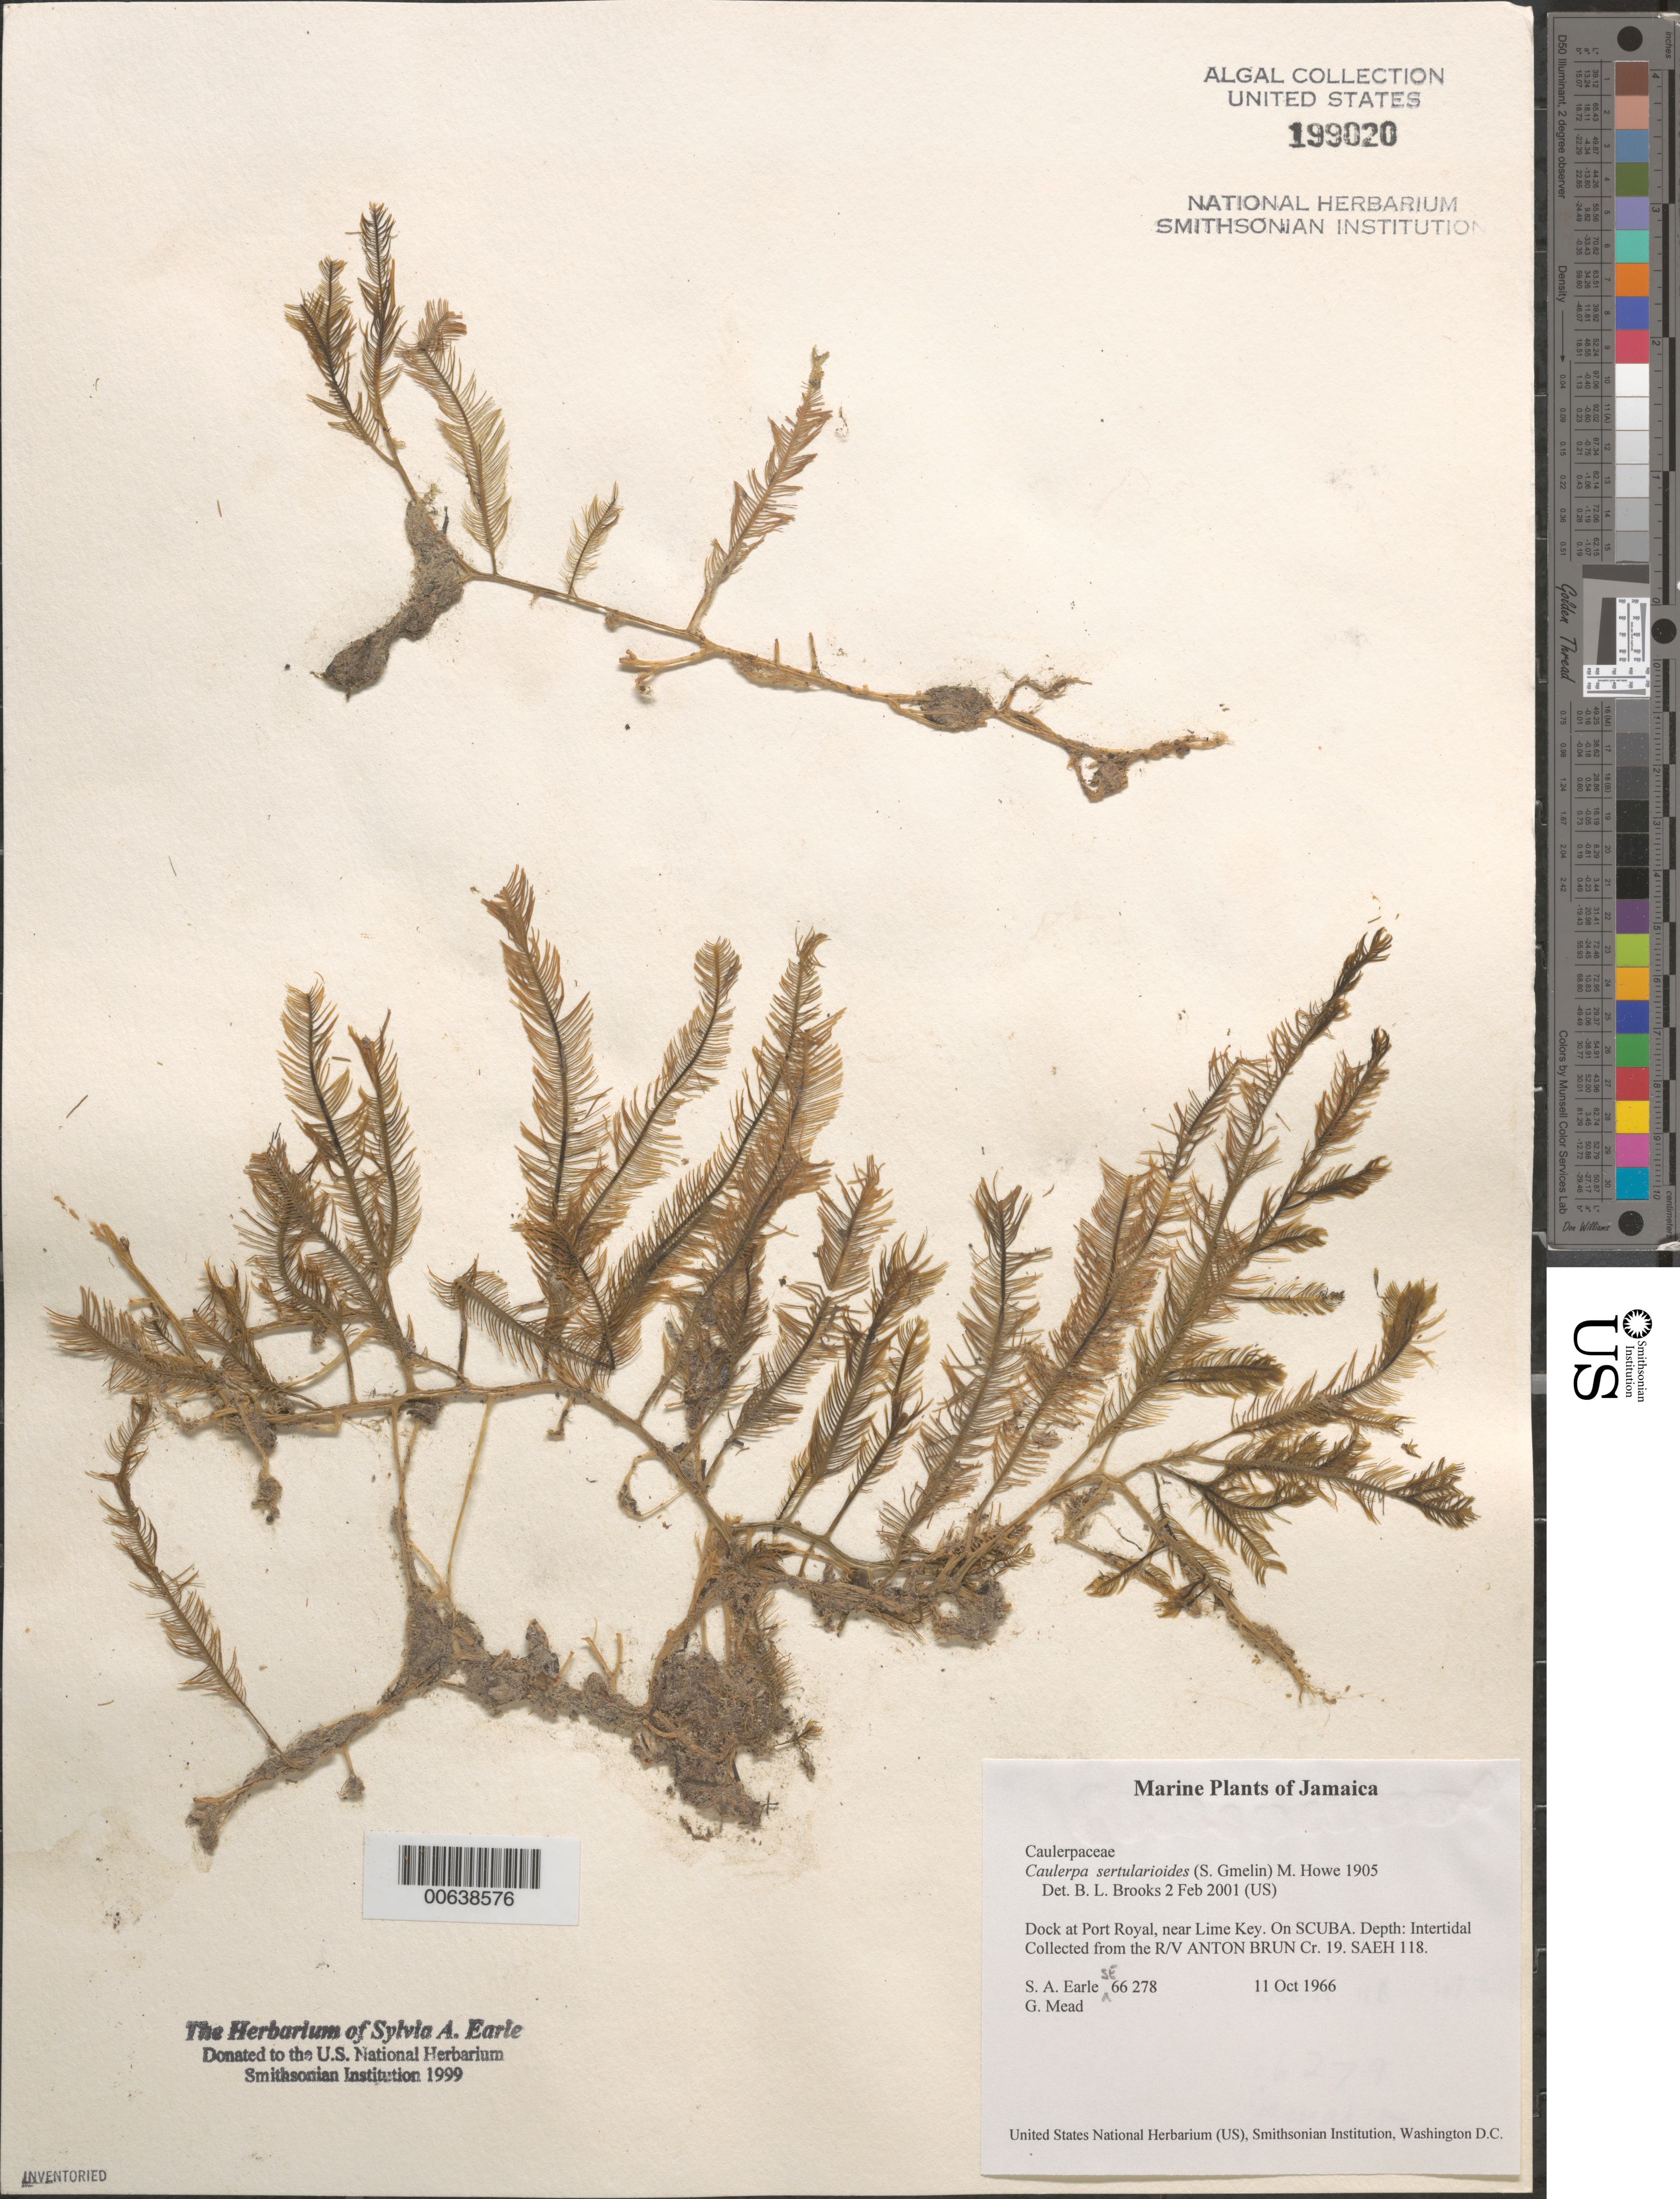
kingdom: Plantae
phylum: Chlorophyta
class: Ulvophyceae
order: Bryopsidales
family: Caulerpaceae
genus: Caulerpa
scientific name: Caulerpa sertularioides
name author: (S.G. Gmel.) M. Howe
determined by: Brooks, B. L., (BOT), Smithsonian Institution - National Museum of Natural History (UNITED STATES)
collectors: S. A. Earle & G. W. Mead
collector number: SE 66278 & SAEH 118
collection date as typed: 11 Oct 1966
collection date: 1966-10-11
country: Jamaica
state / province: Kingston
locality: Port Royal, near Lime Key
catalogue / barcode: US 199020